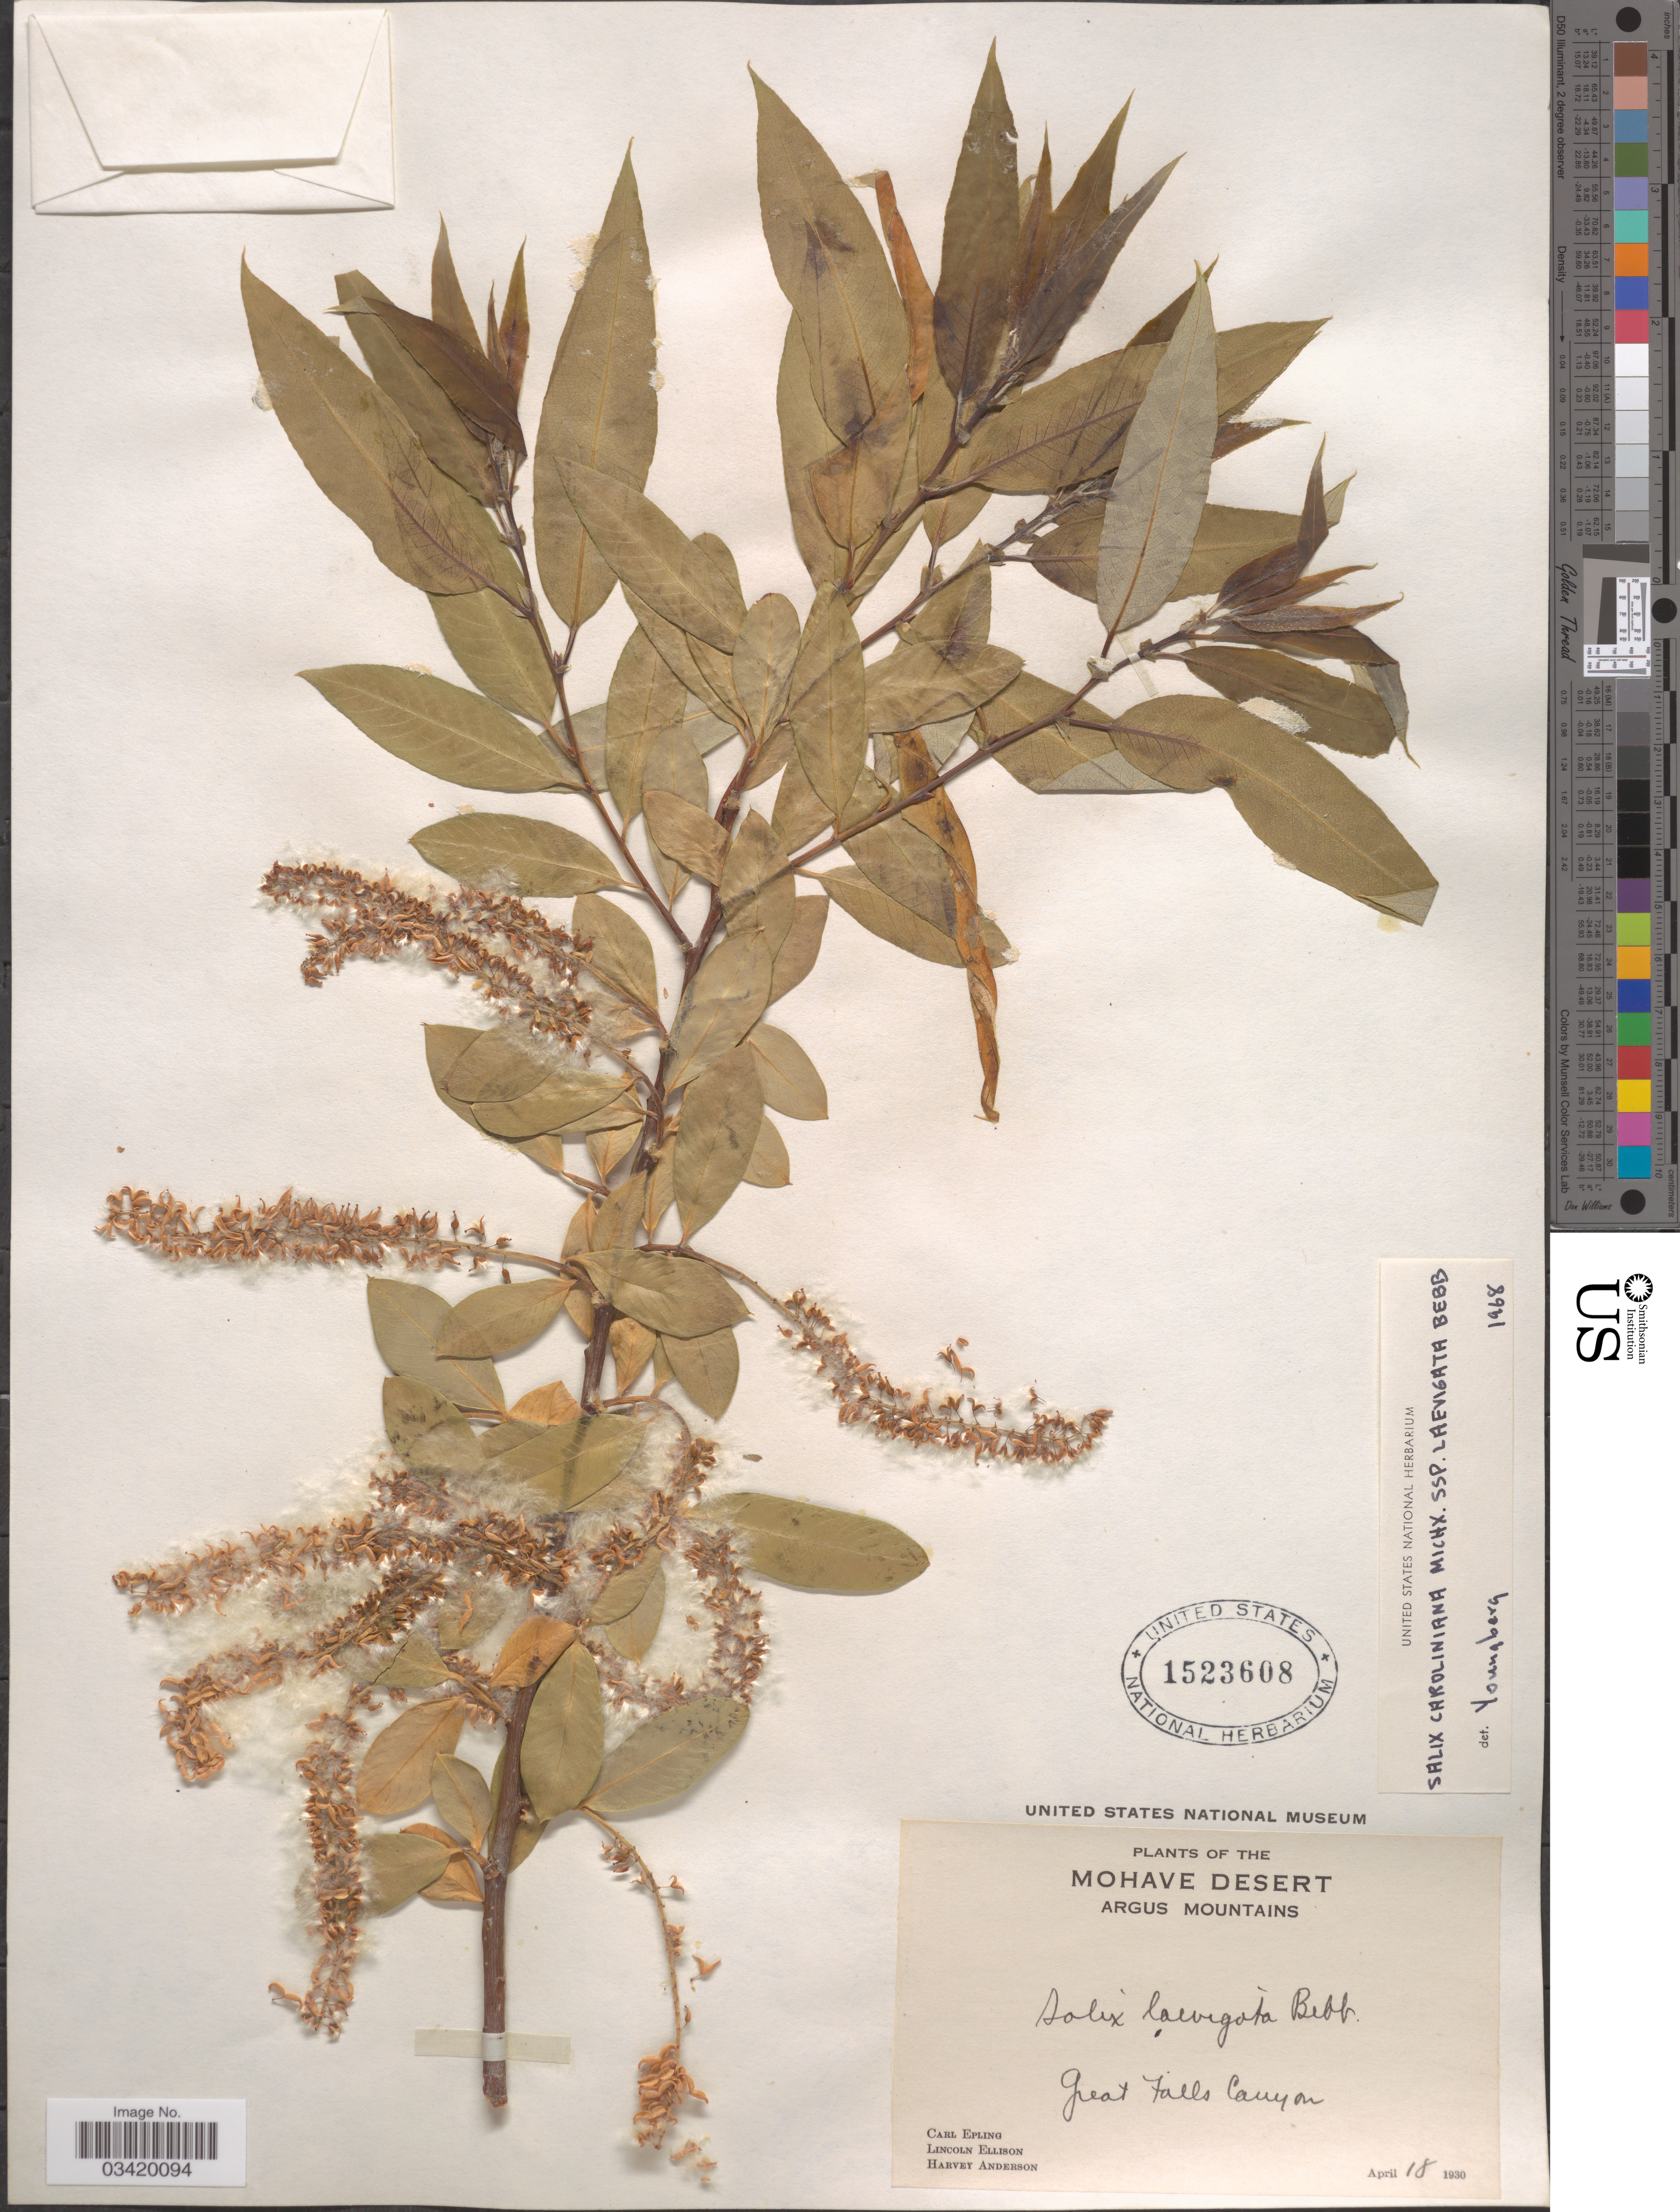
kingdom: Plantae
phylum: Tracheophyta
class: Magnoliopsida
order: Malpighiales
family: Salicaceae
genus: Salix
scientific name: Salix caroliniana subsp. laevigata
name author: Bebb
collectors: C. C. Epling, L. Ellison & H. Anderson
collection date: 1930-04-18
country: United States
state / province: California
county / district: Kern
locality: Mohave Desert. Argus Mountains. Great Falls Canyon.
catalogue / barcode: US 1523608